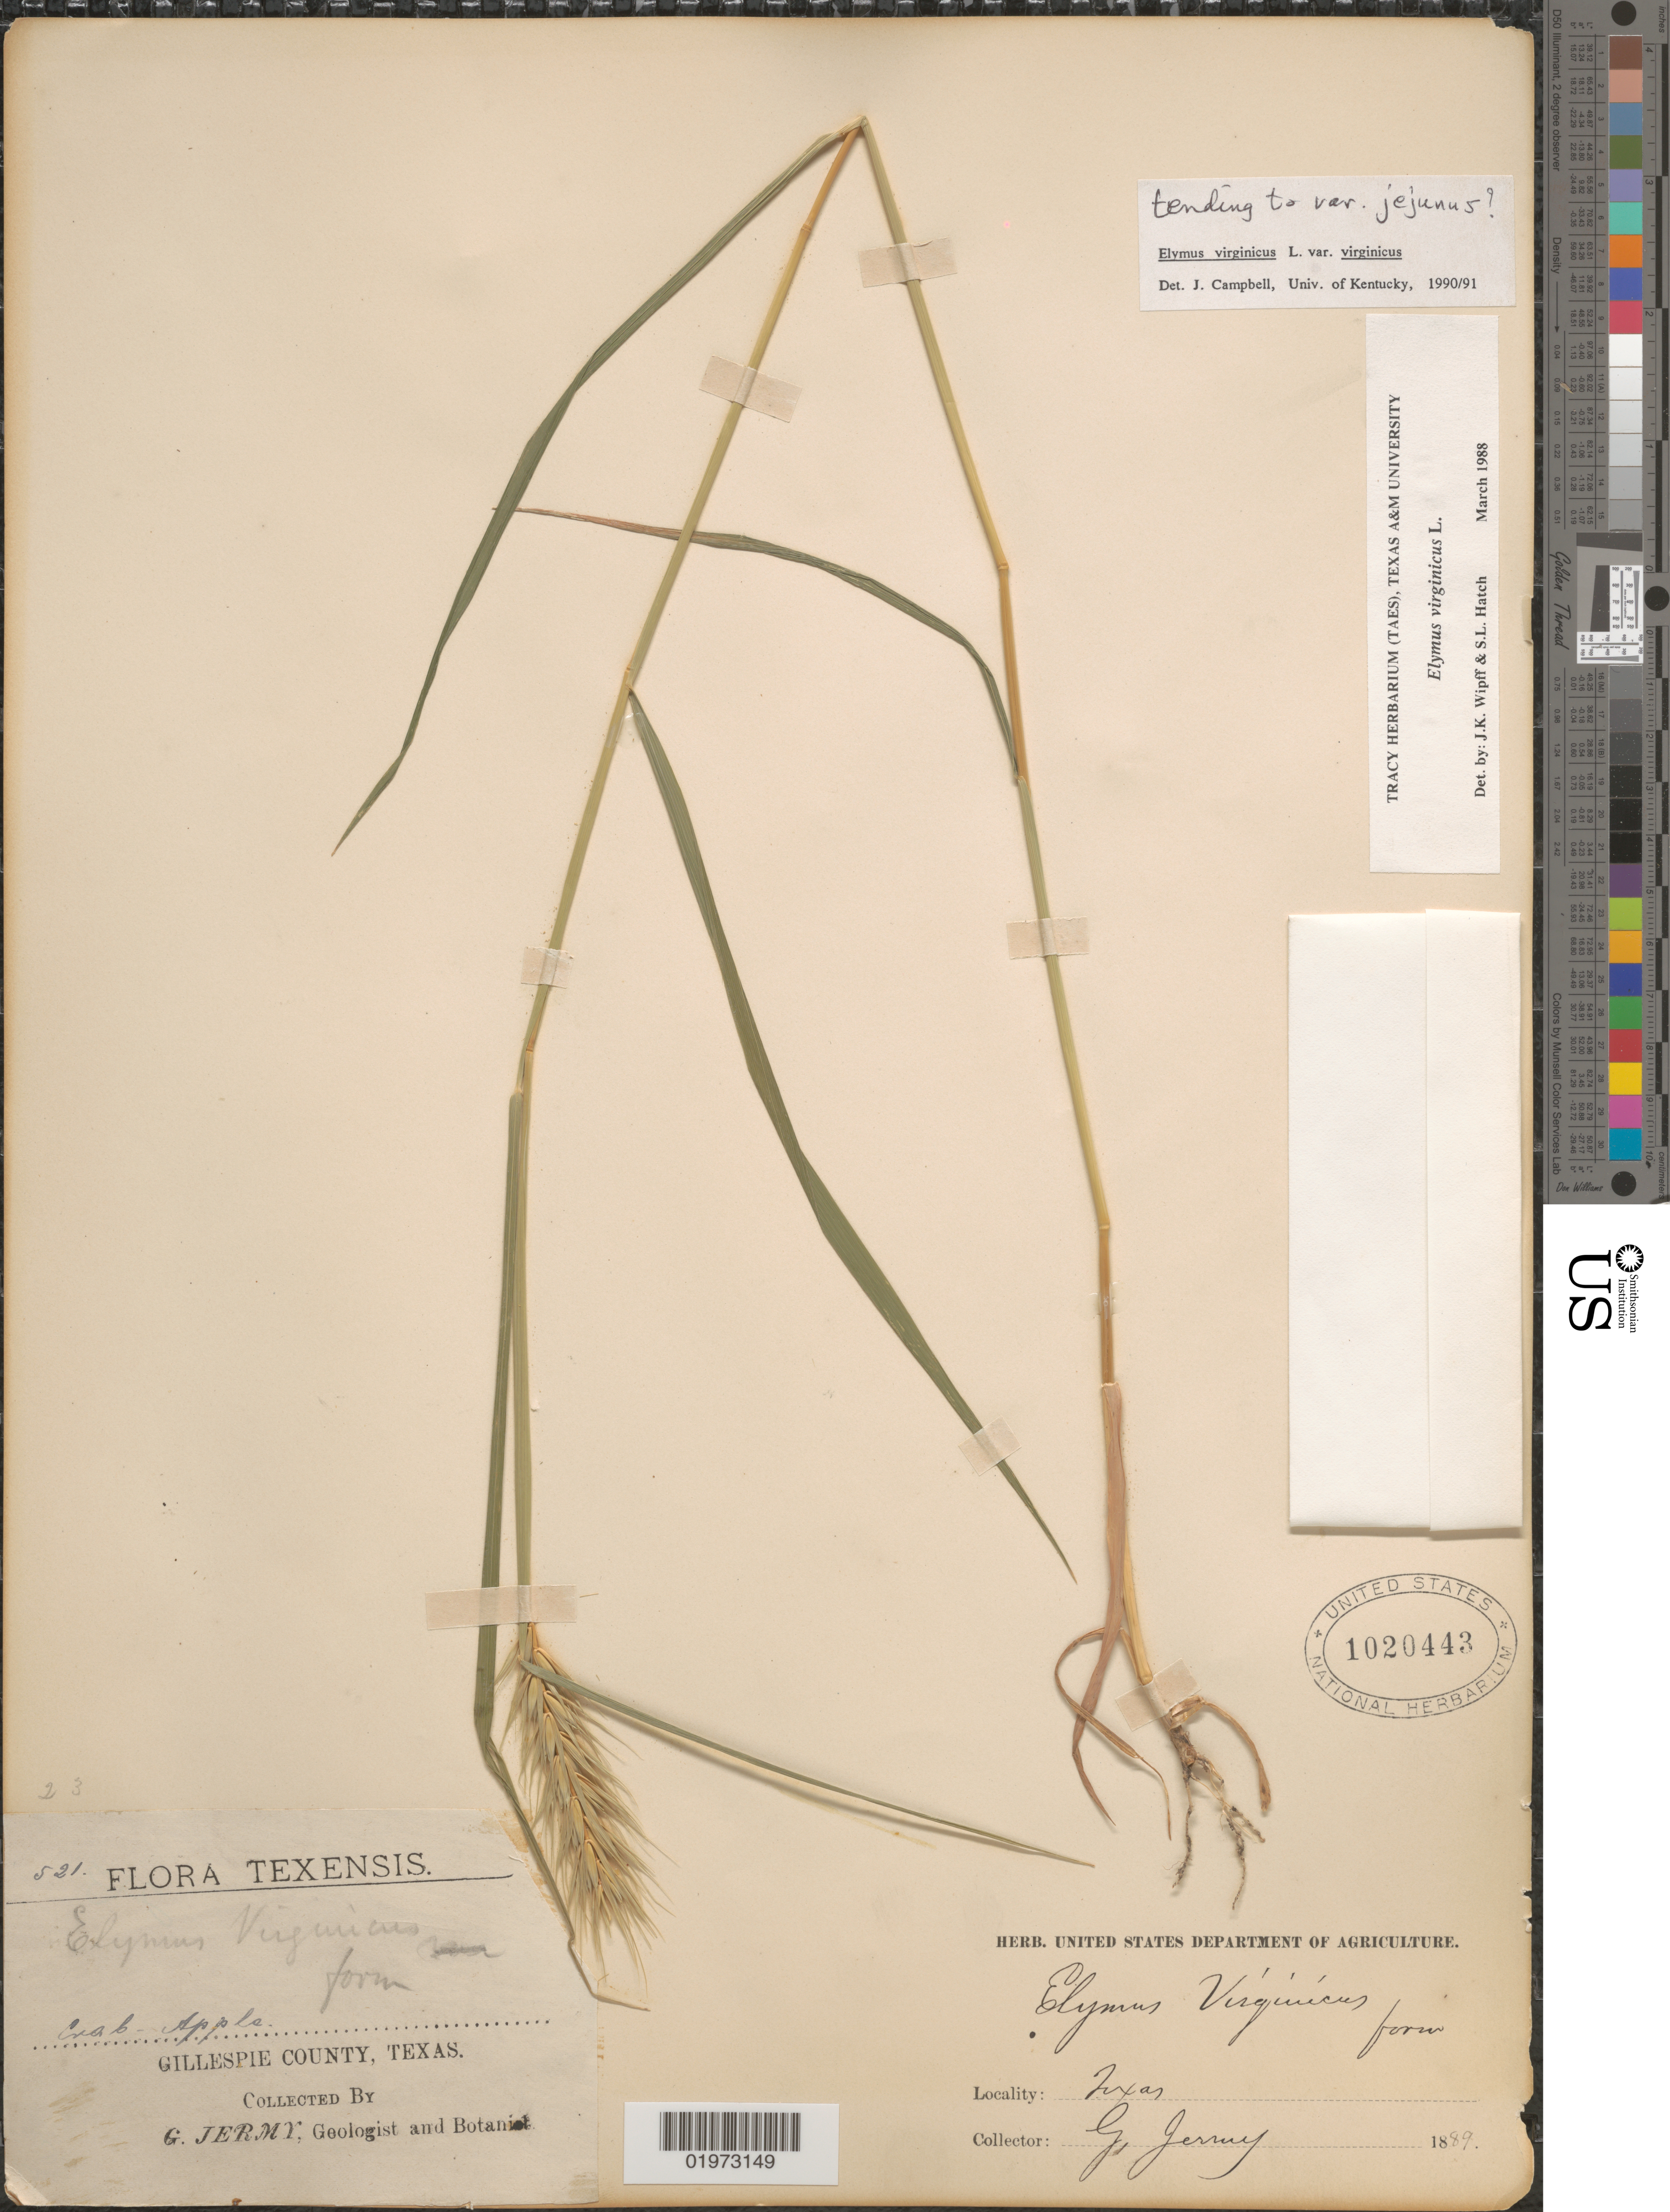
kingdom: Plantae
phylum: Tracheophyta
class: Liliopsida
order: Poales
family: Poaceae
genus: Elymus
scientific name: Elymus virginicus var. virginicus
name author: L.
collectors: G. Jermy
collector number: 521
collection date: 1889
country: United States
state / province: Texas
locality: Crab - Apple. Gillespie County.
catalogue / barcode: US 1020443